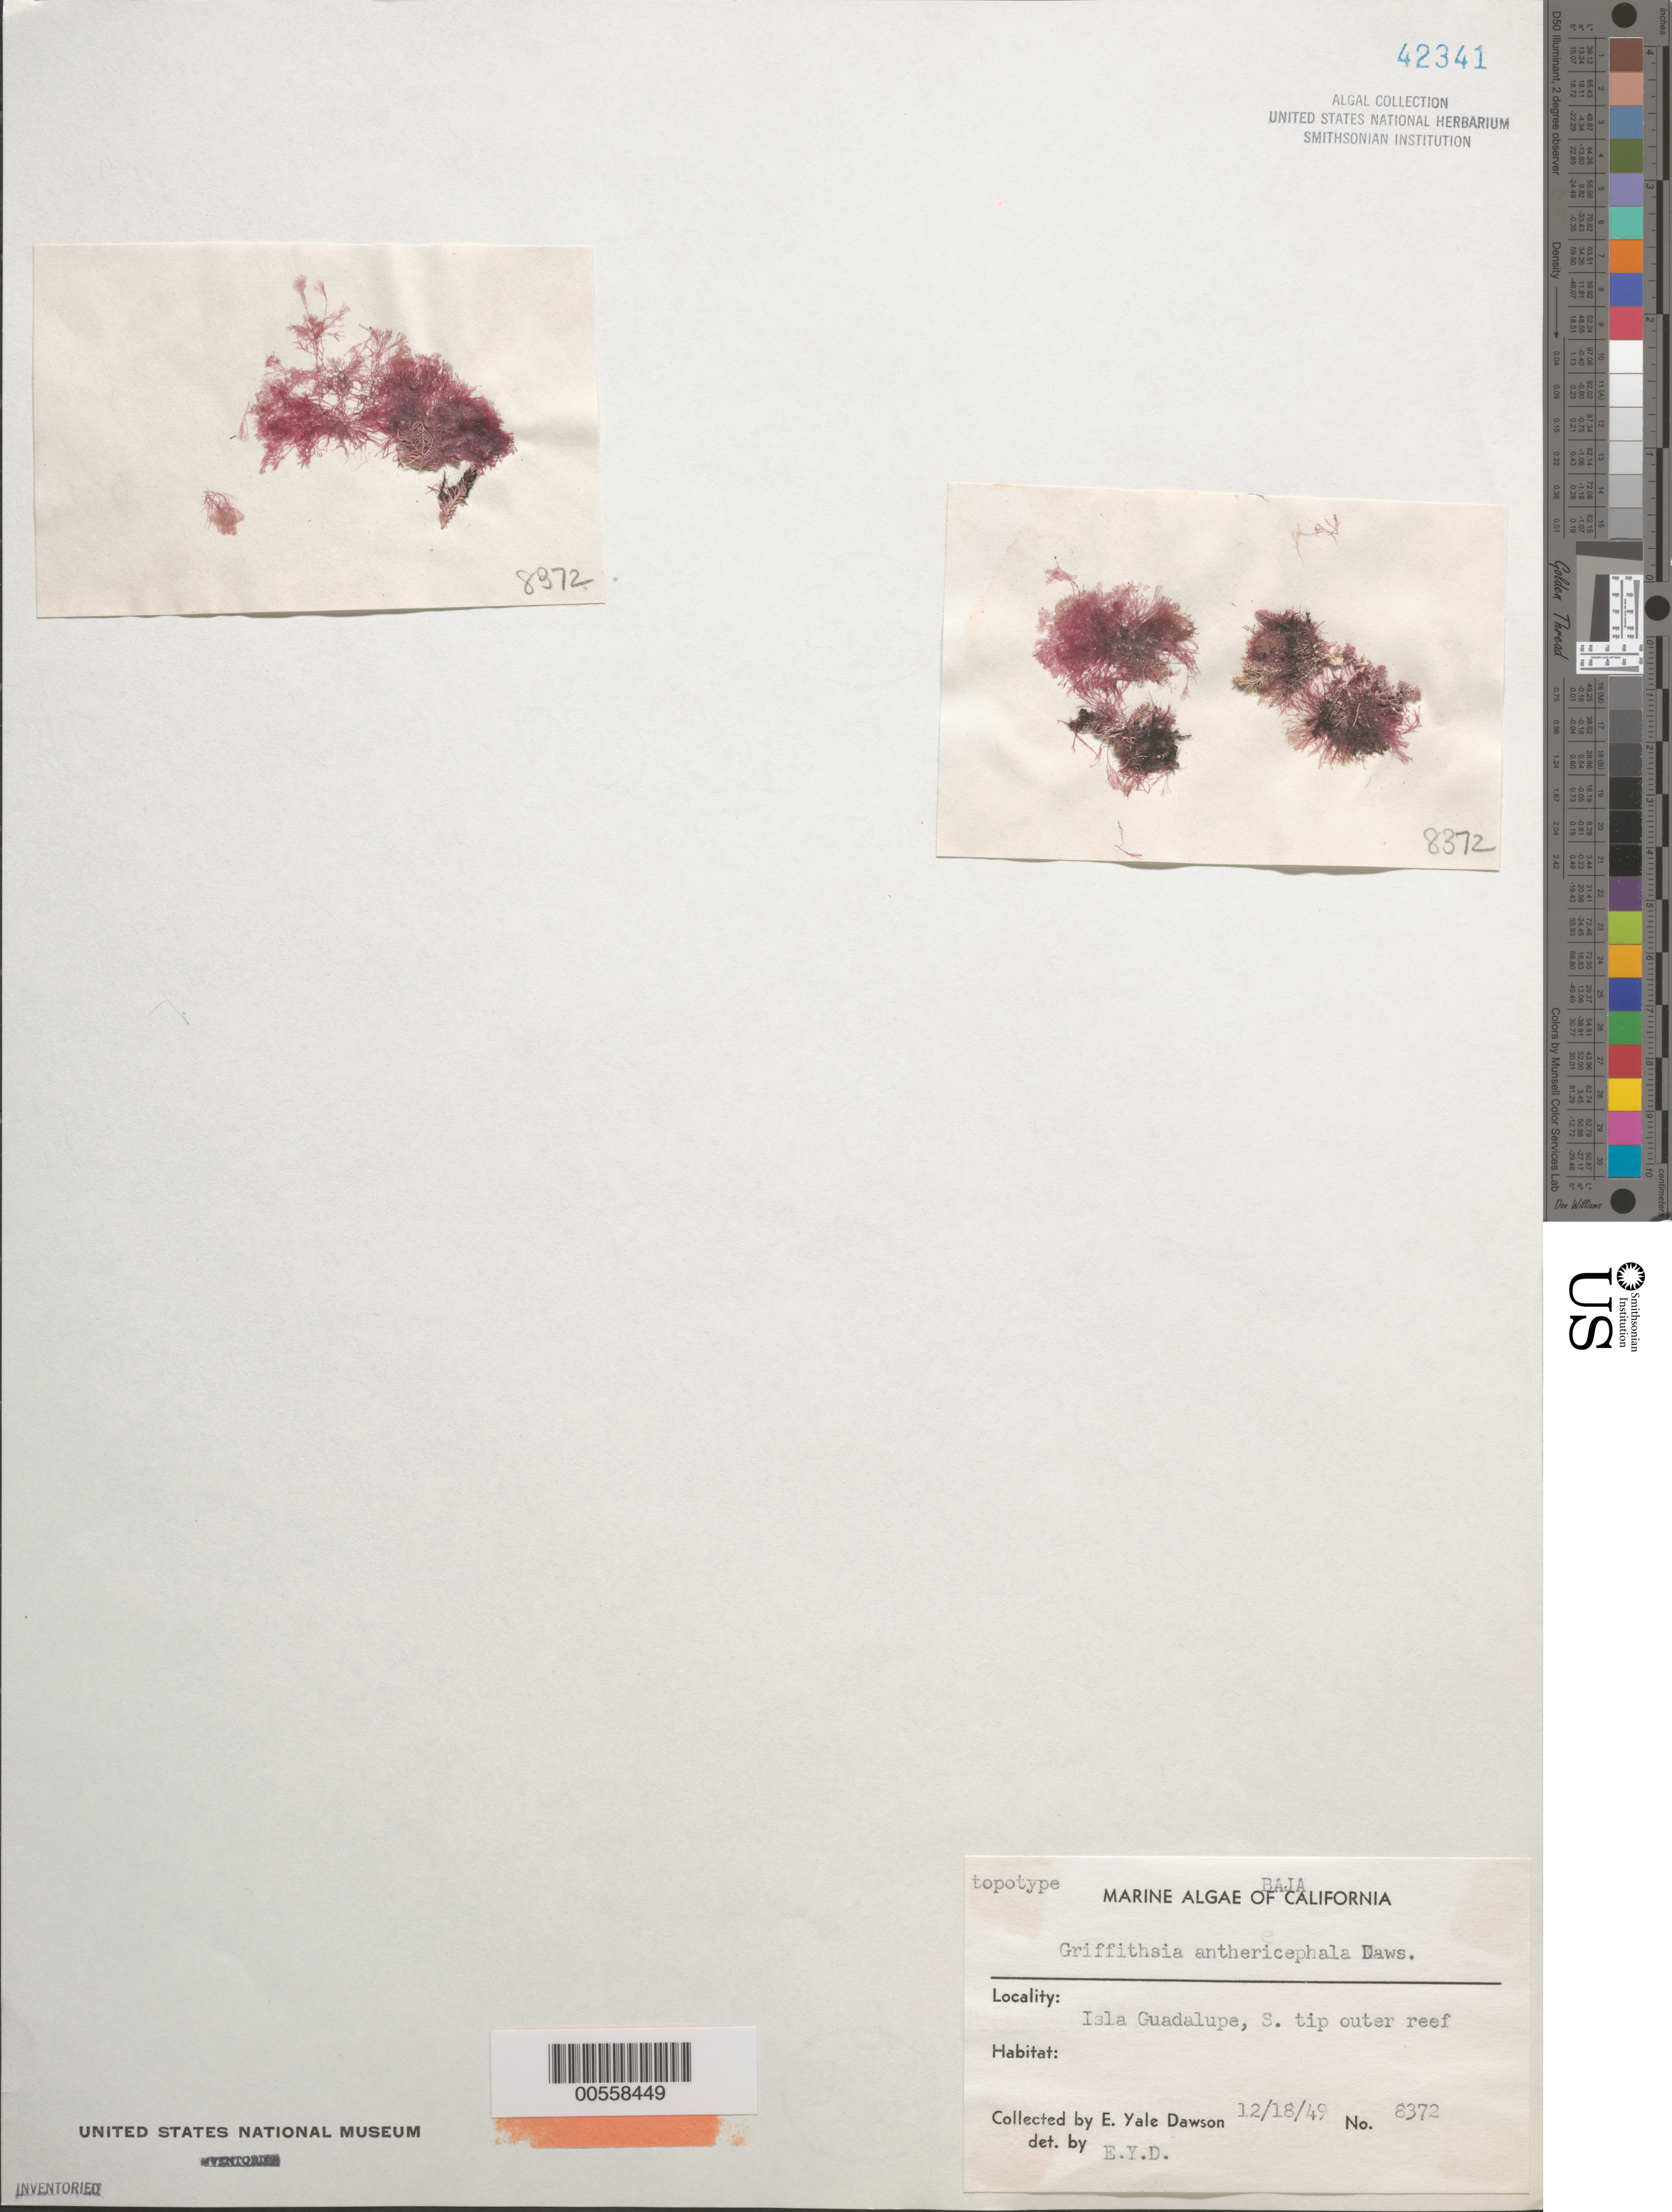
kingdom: Plantae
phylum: Rhodophyta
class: Florideophyceae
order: Ceramiales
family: Wrangeliaceae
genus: Anotrichium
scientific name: Anotrichium anthericephalum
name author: (E.Y. Dawson) Baldock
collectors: E. Y. Dawson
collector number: EYD 8372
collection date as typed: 18 Dec 1949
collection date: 1949-12-18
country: Mexico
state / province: Baja California Norte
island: Isla Guadalupe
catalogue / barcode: US 42341